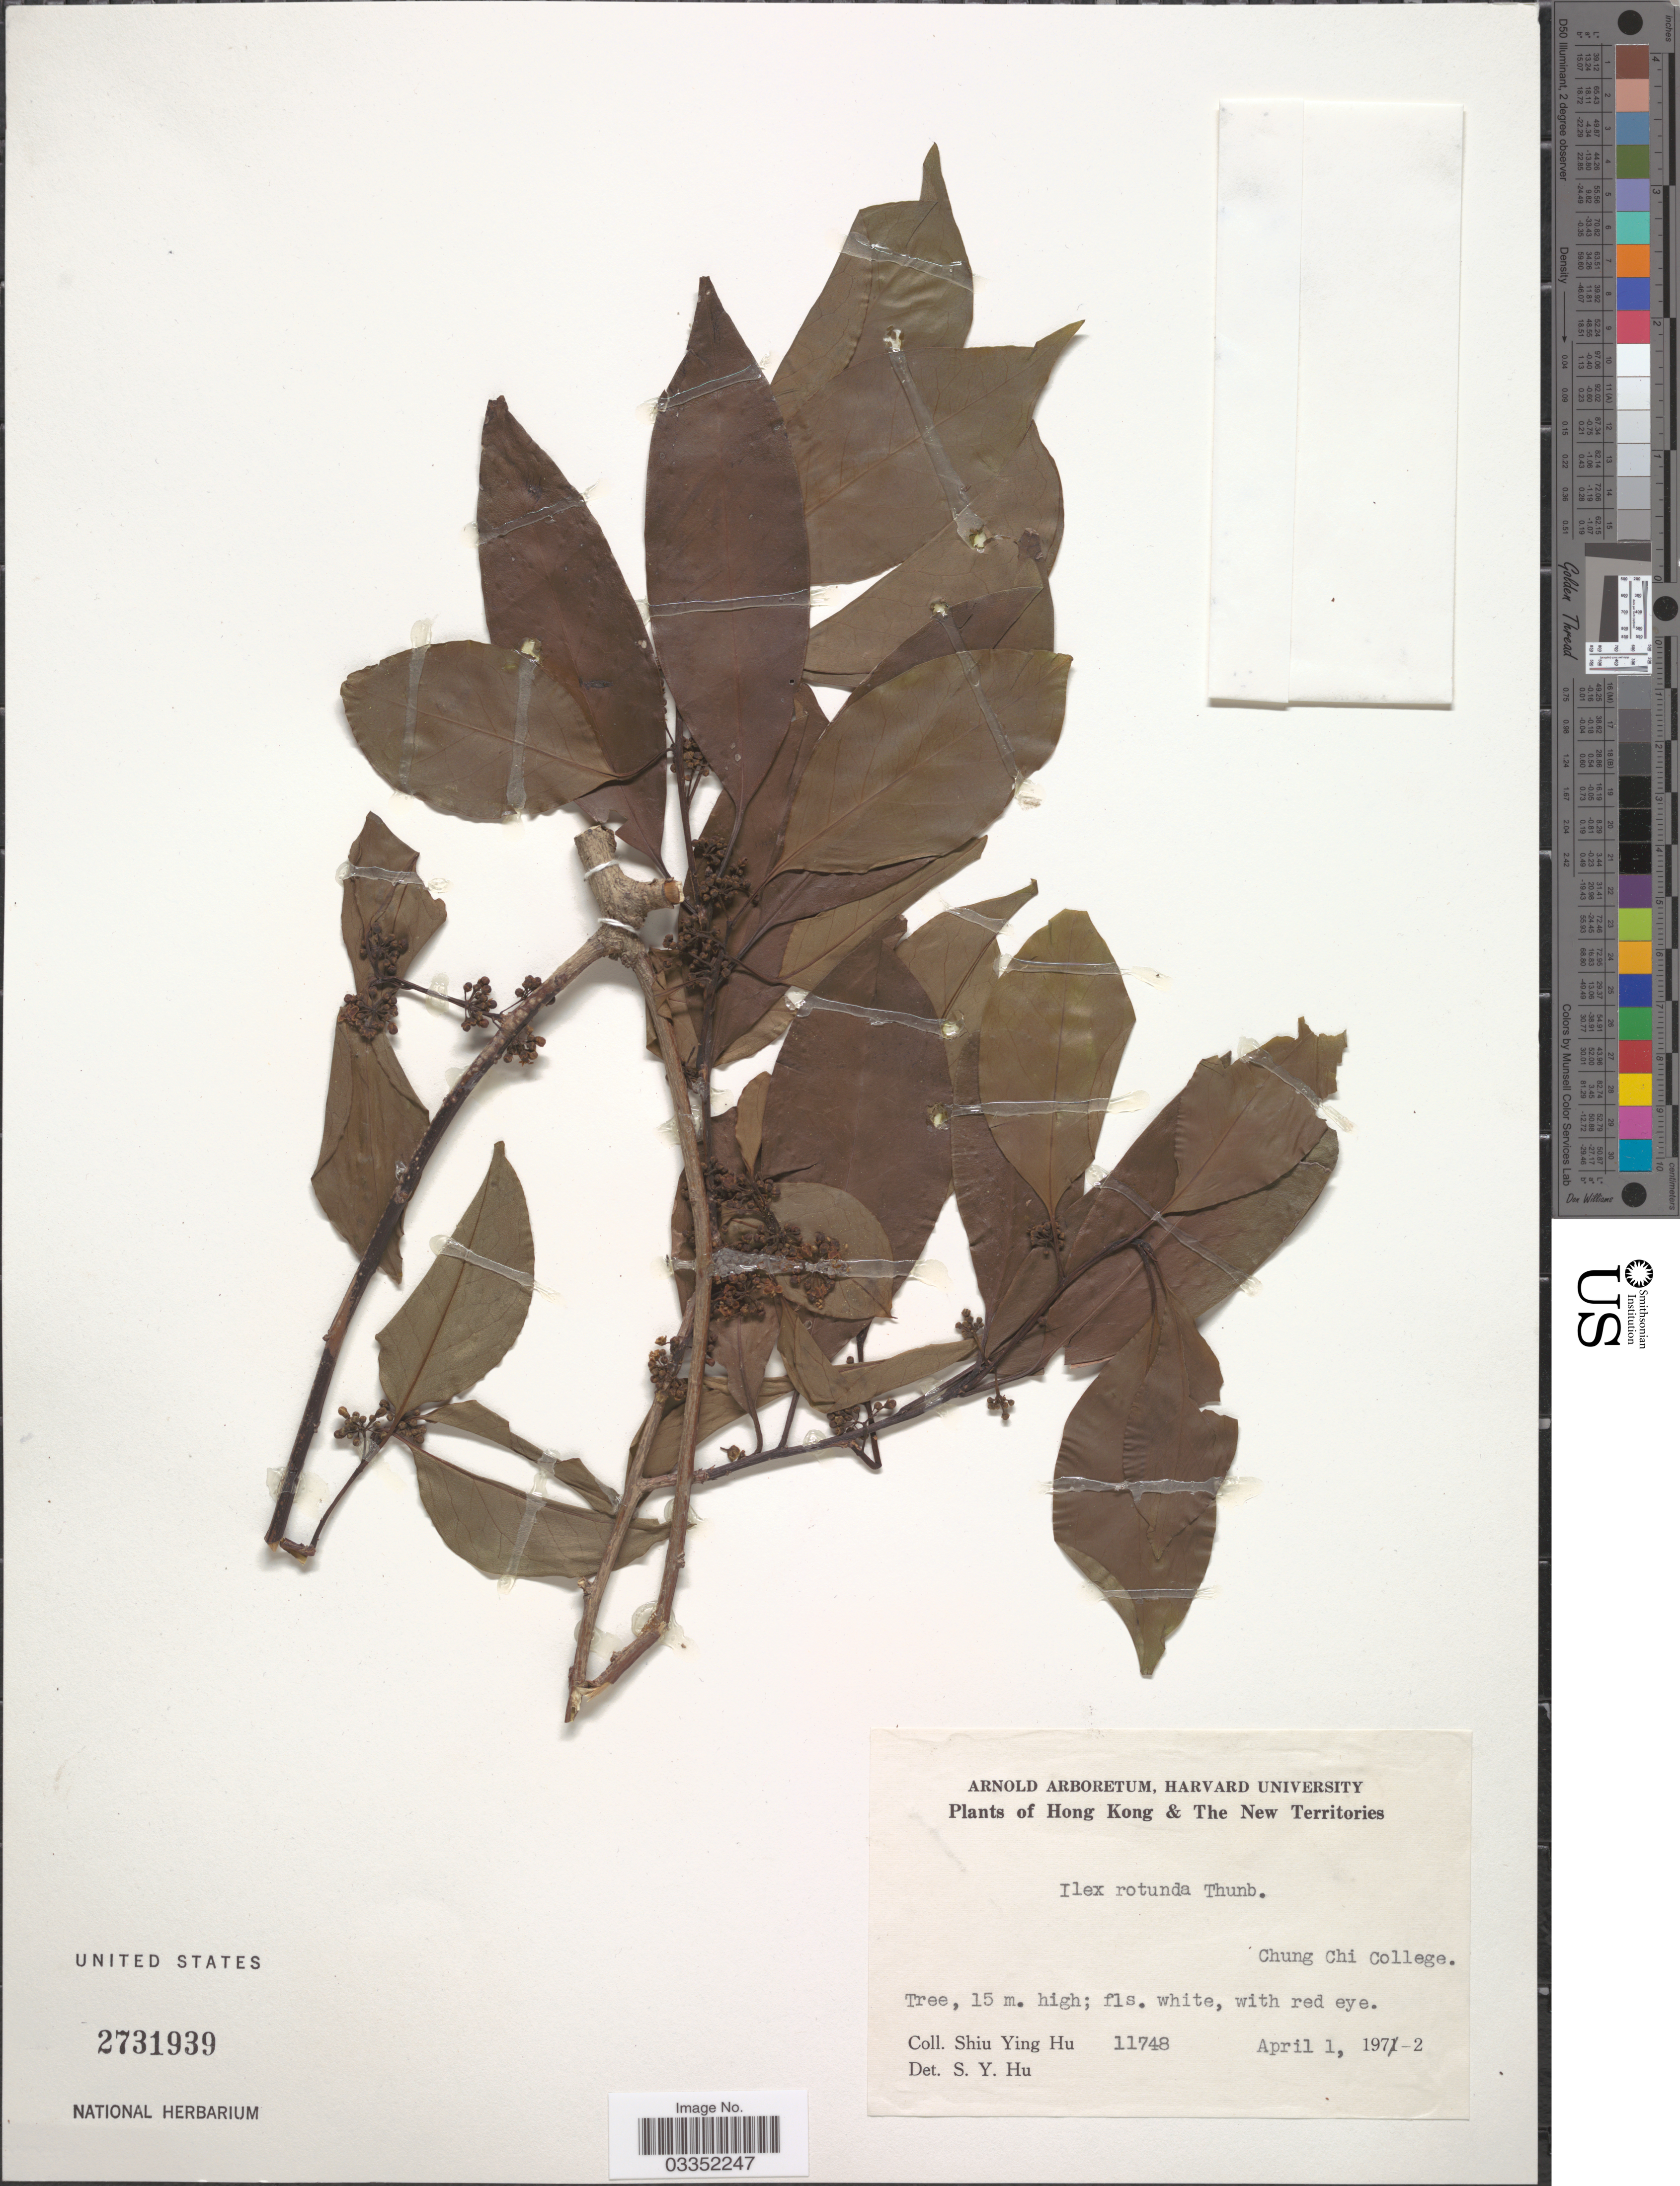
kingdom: Plantae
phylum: Tracheophyta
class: Magnoliopsida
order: Aquifoliales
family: Aquifoliaceae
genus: Ilex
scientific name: Ilex rotunda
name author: Thunb.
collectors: S. Y. Hu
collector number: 11748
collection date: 1972-04-01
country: China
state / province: Hong Kong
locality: Hong Kong & The New Territories, Chung Chi College.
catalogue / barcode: US 2731939